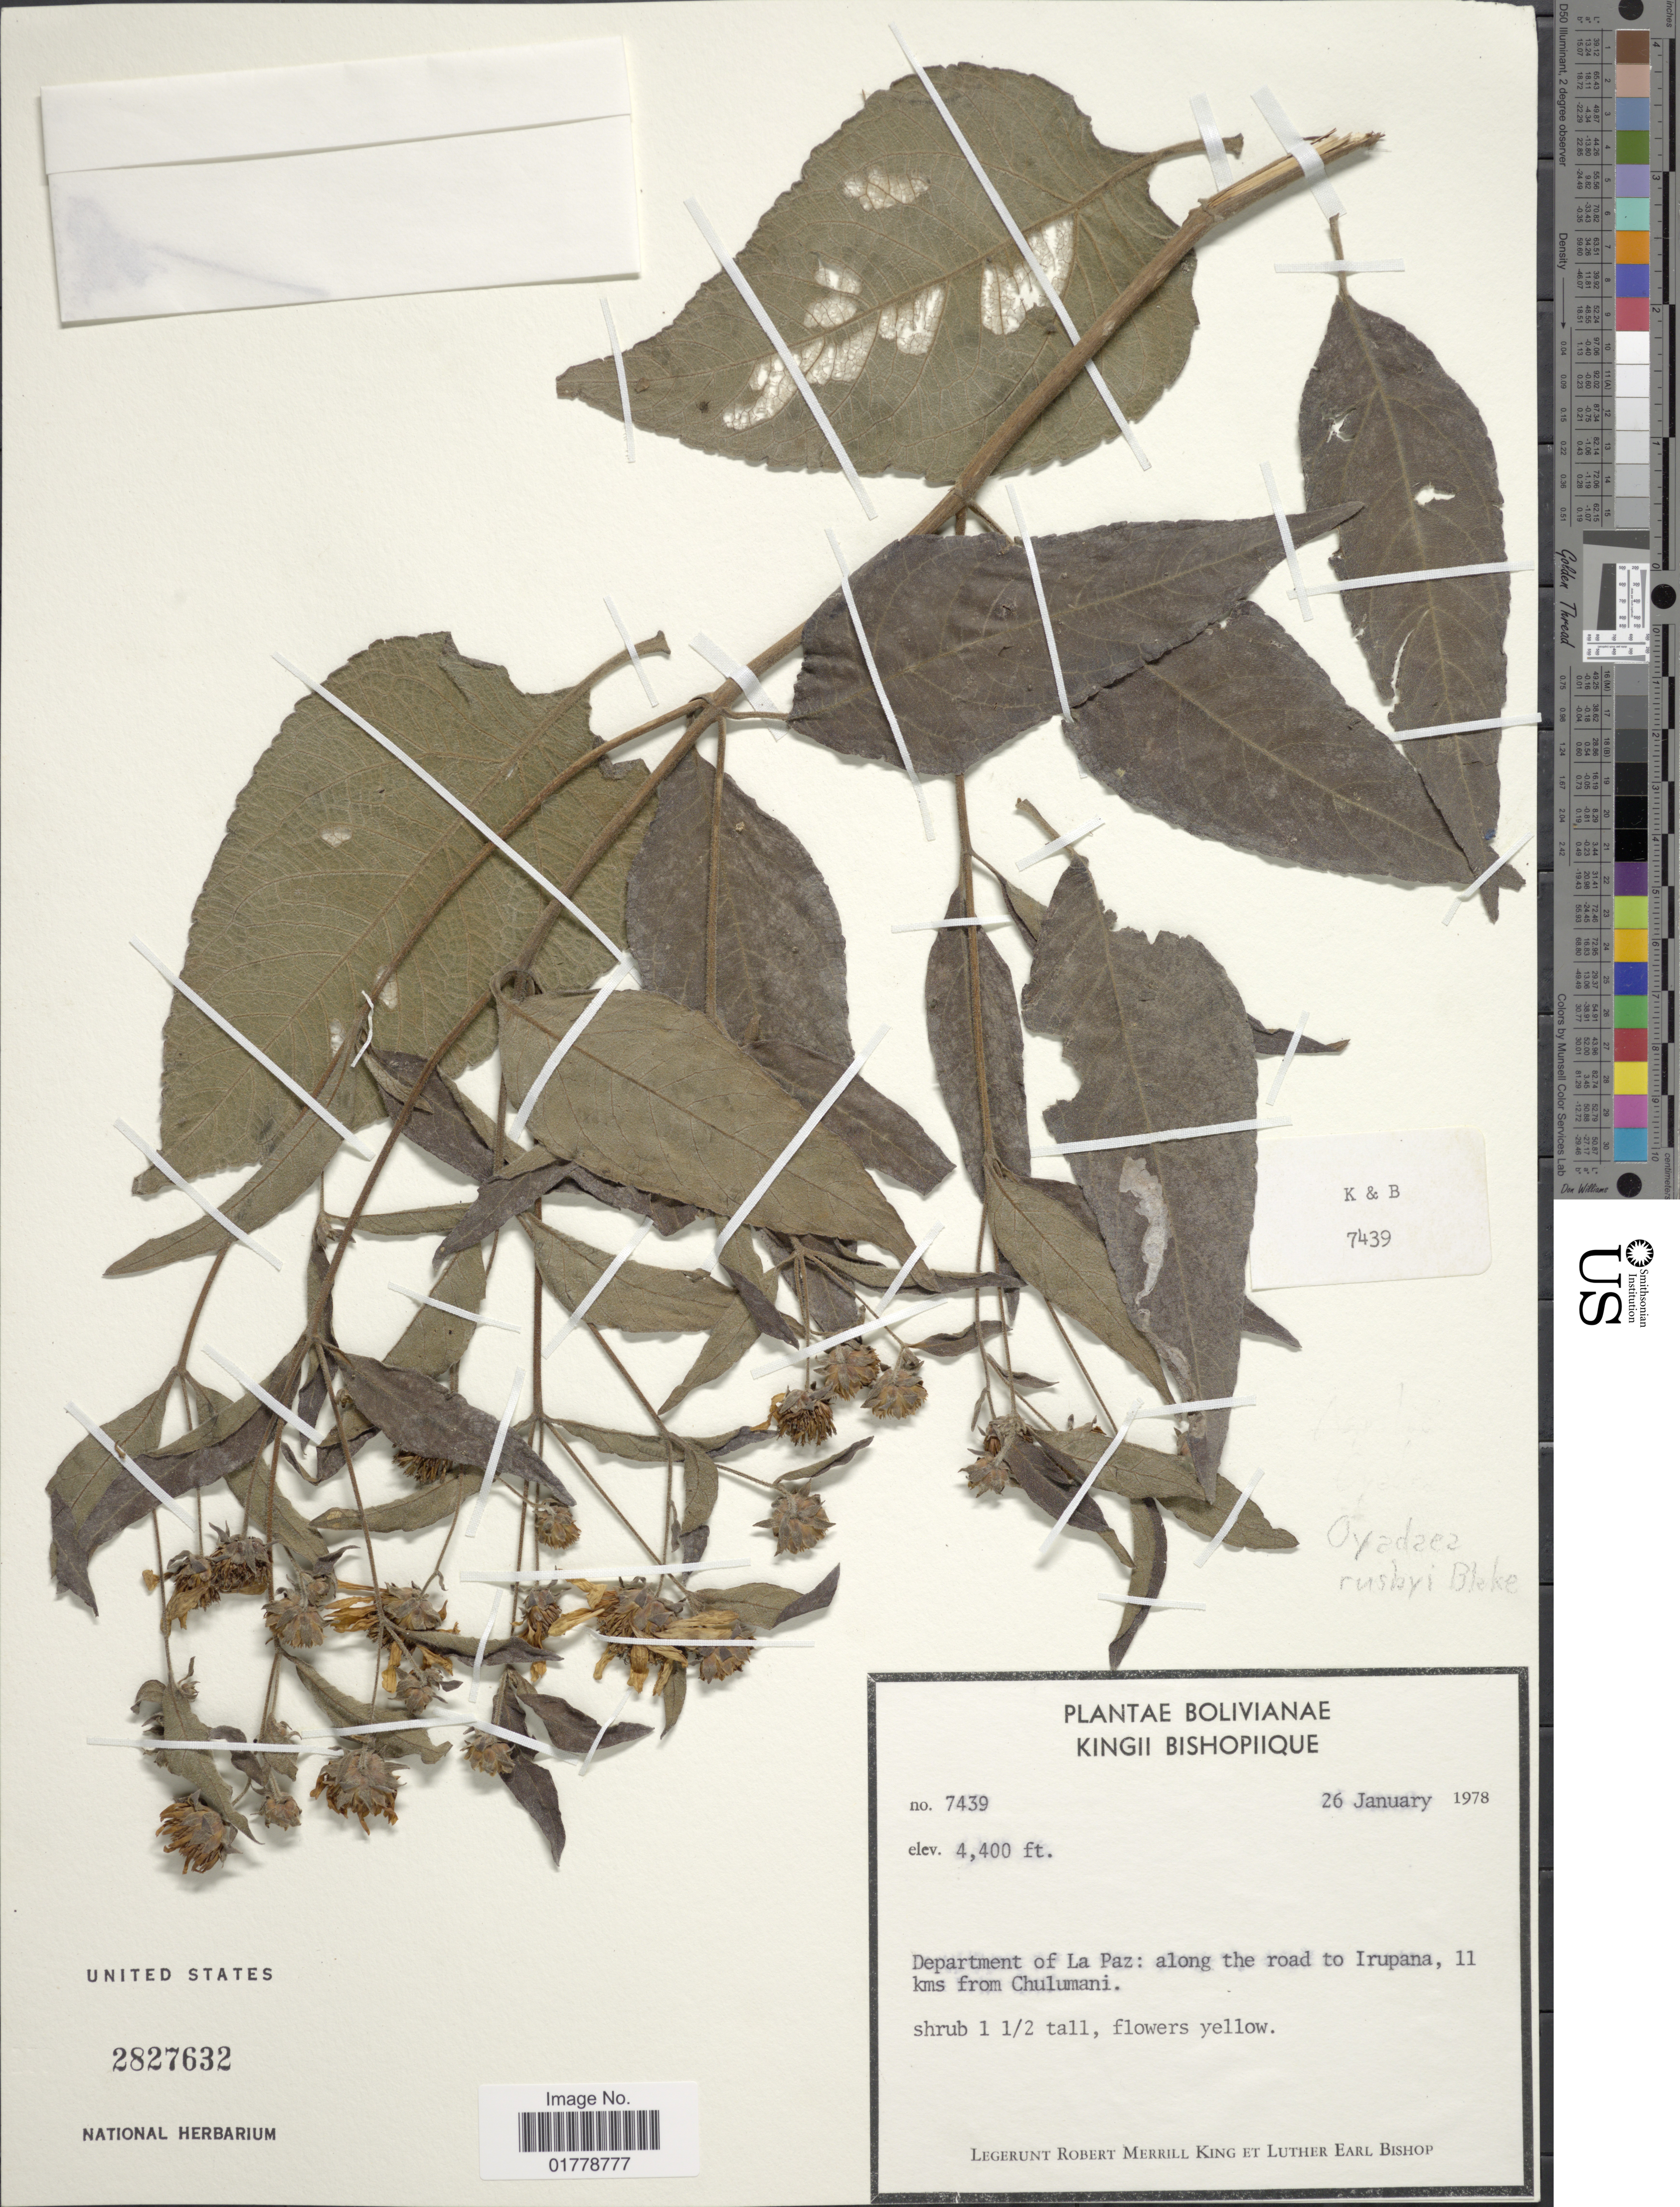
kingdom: Plantae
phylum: Tracheophyta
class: Magnoliopsida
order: Asterales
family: Asteraceae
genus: Oyedaea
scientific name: Oyedaea rusbyi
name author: S.F. Blake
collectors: R. M. King & L. E. Bishop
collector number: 7439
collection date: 1978-01-26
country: Bolivia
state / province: La Paz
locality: Department of La Paz: along the road to Irupana, 11 kms from Chulumani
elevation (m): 1341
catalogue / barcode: US 2827632